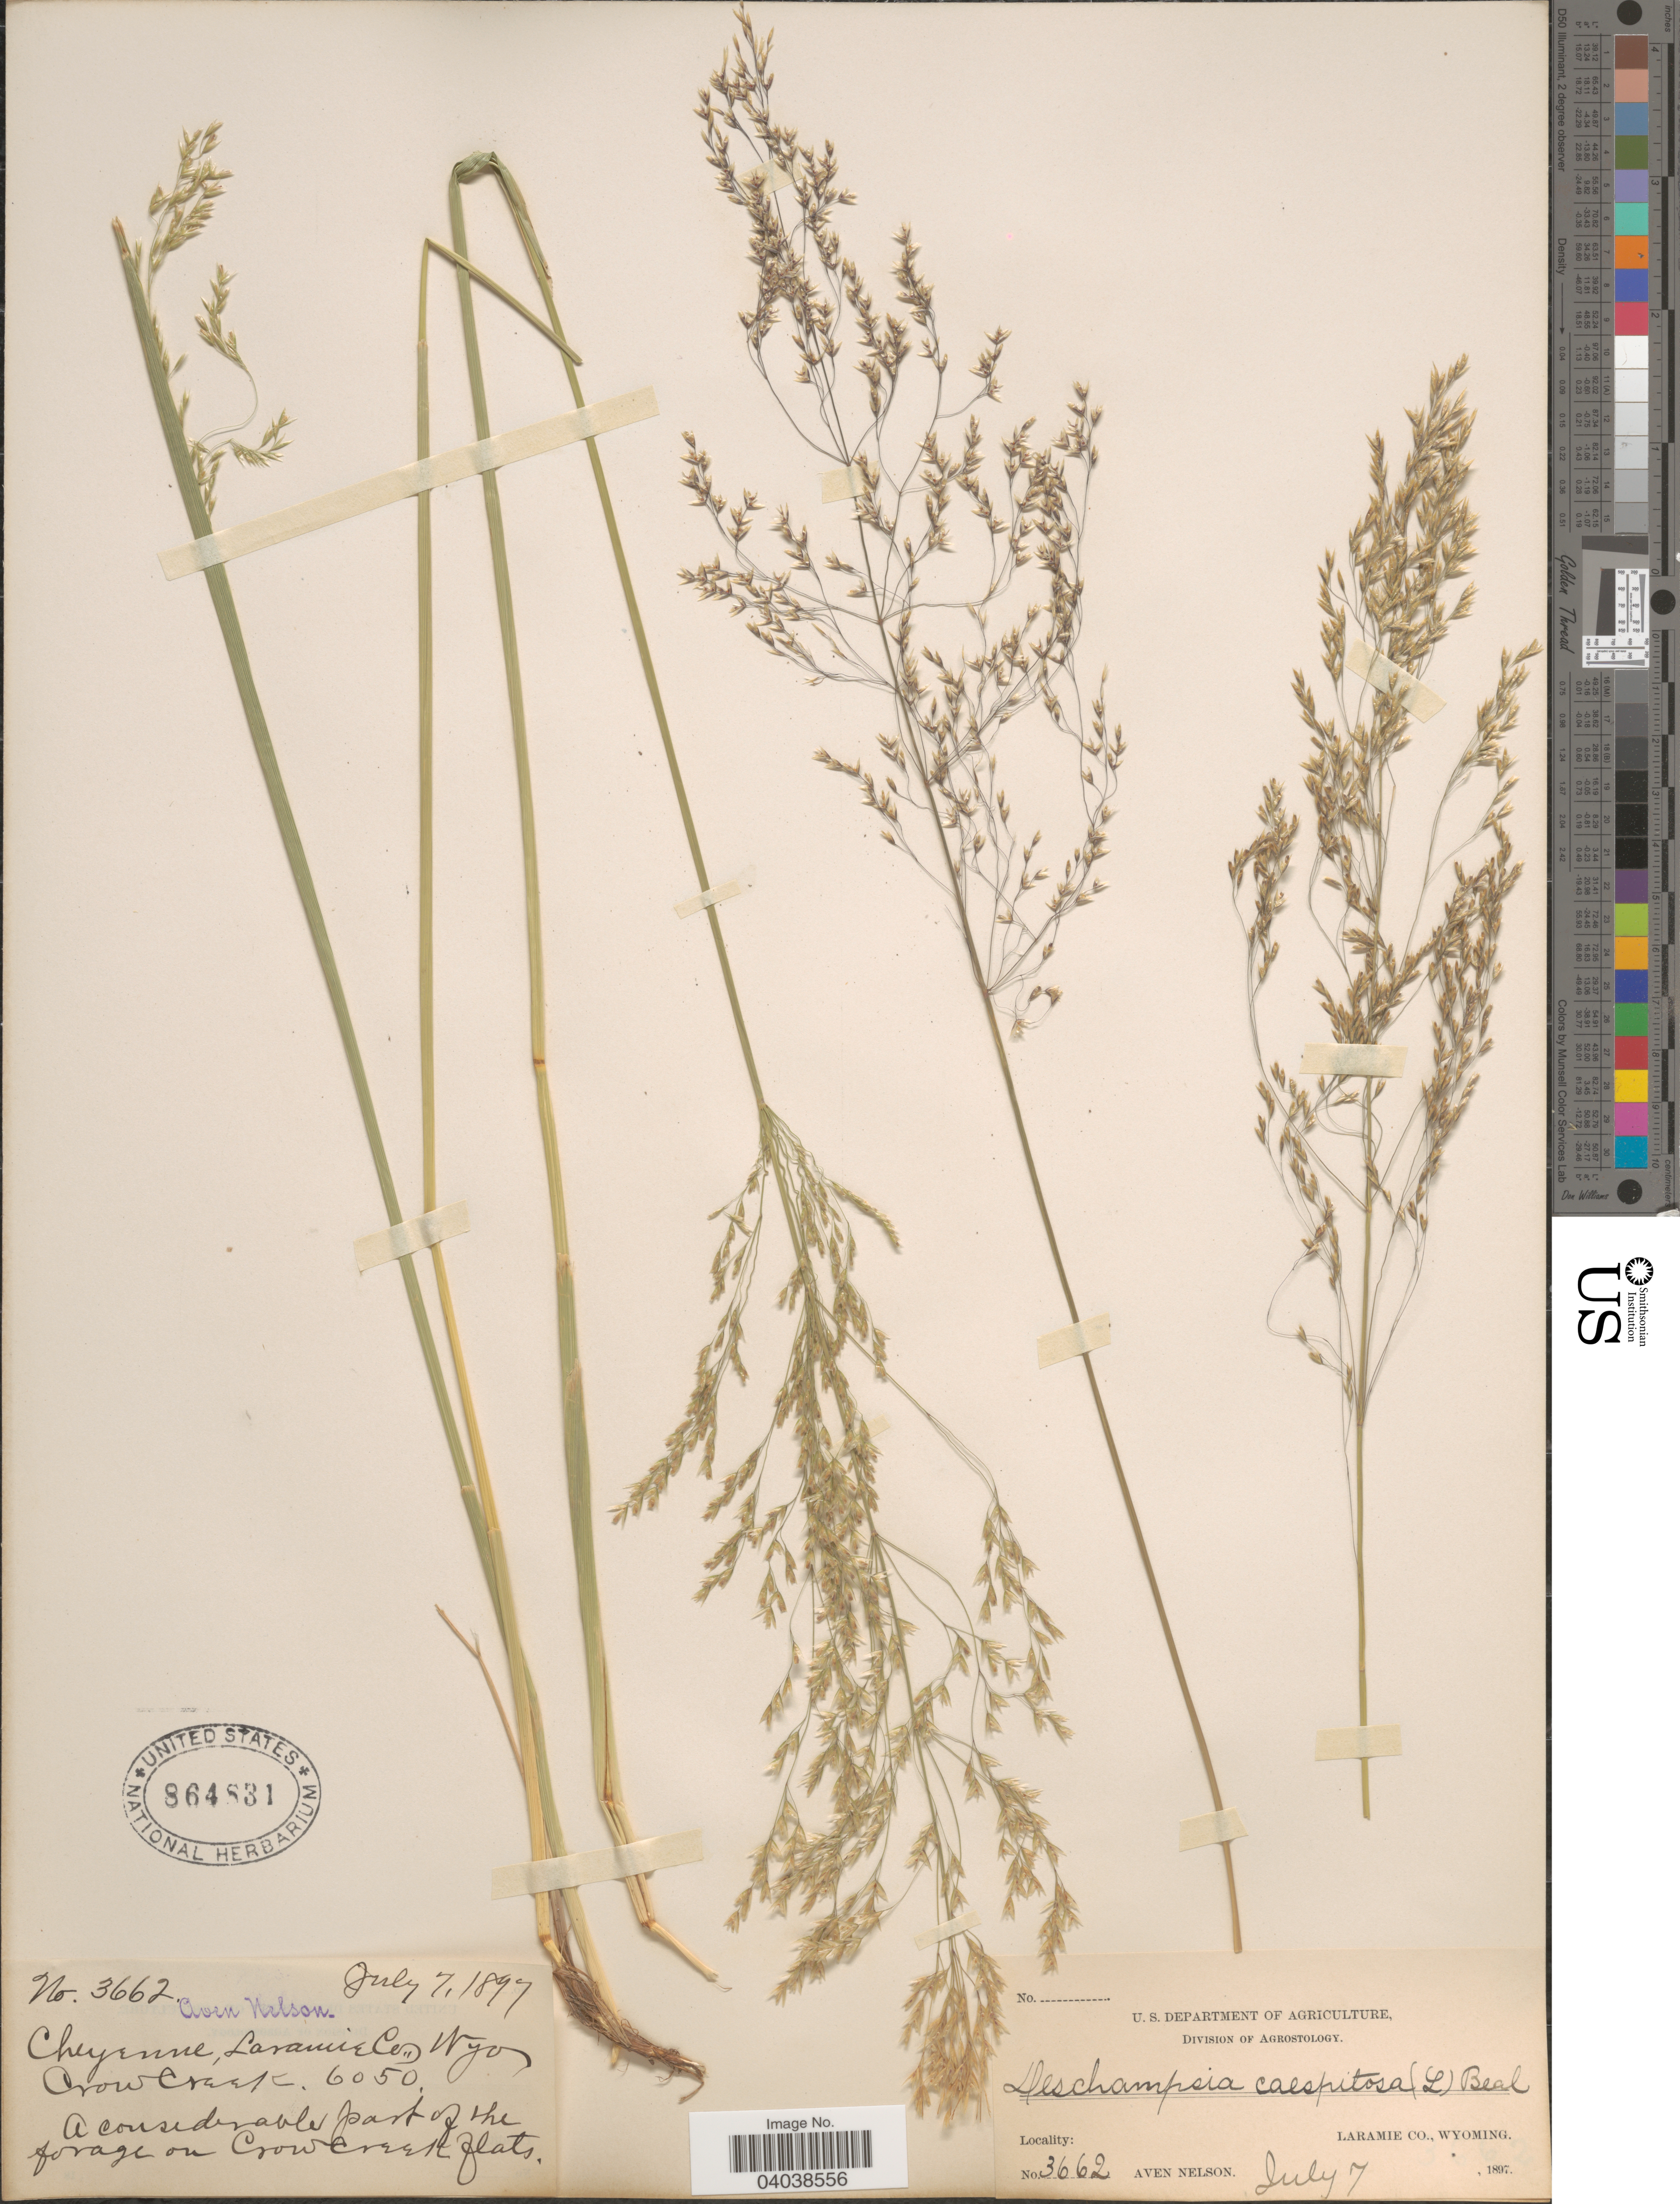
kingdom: Plantae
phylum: Tracheophyta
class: Liliopsida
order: Poales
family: Poaceae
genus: Deschampsia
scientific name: Deschampsia cespitosa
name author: (L.) P. Beauv.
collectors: A. Nelson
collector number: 3662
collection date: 1897-07-07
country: United States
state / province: Wyoming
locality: Chayenne, Laramie Co. Crow Creek.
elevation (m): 1844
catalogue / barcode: US 864831